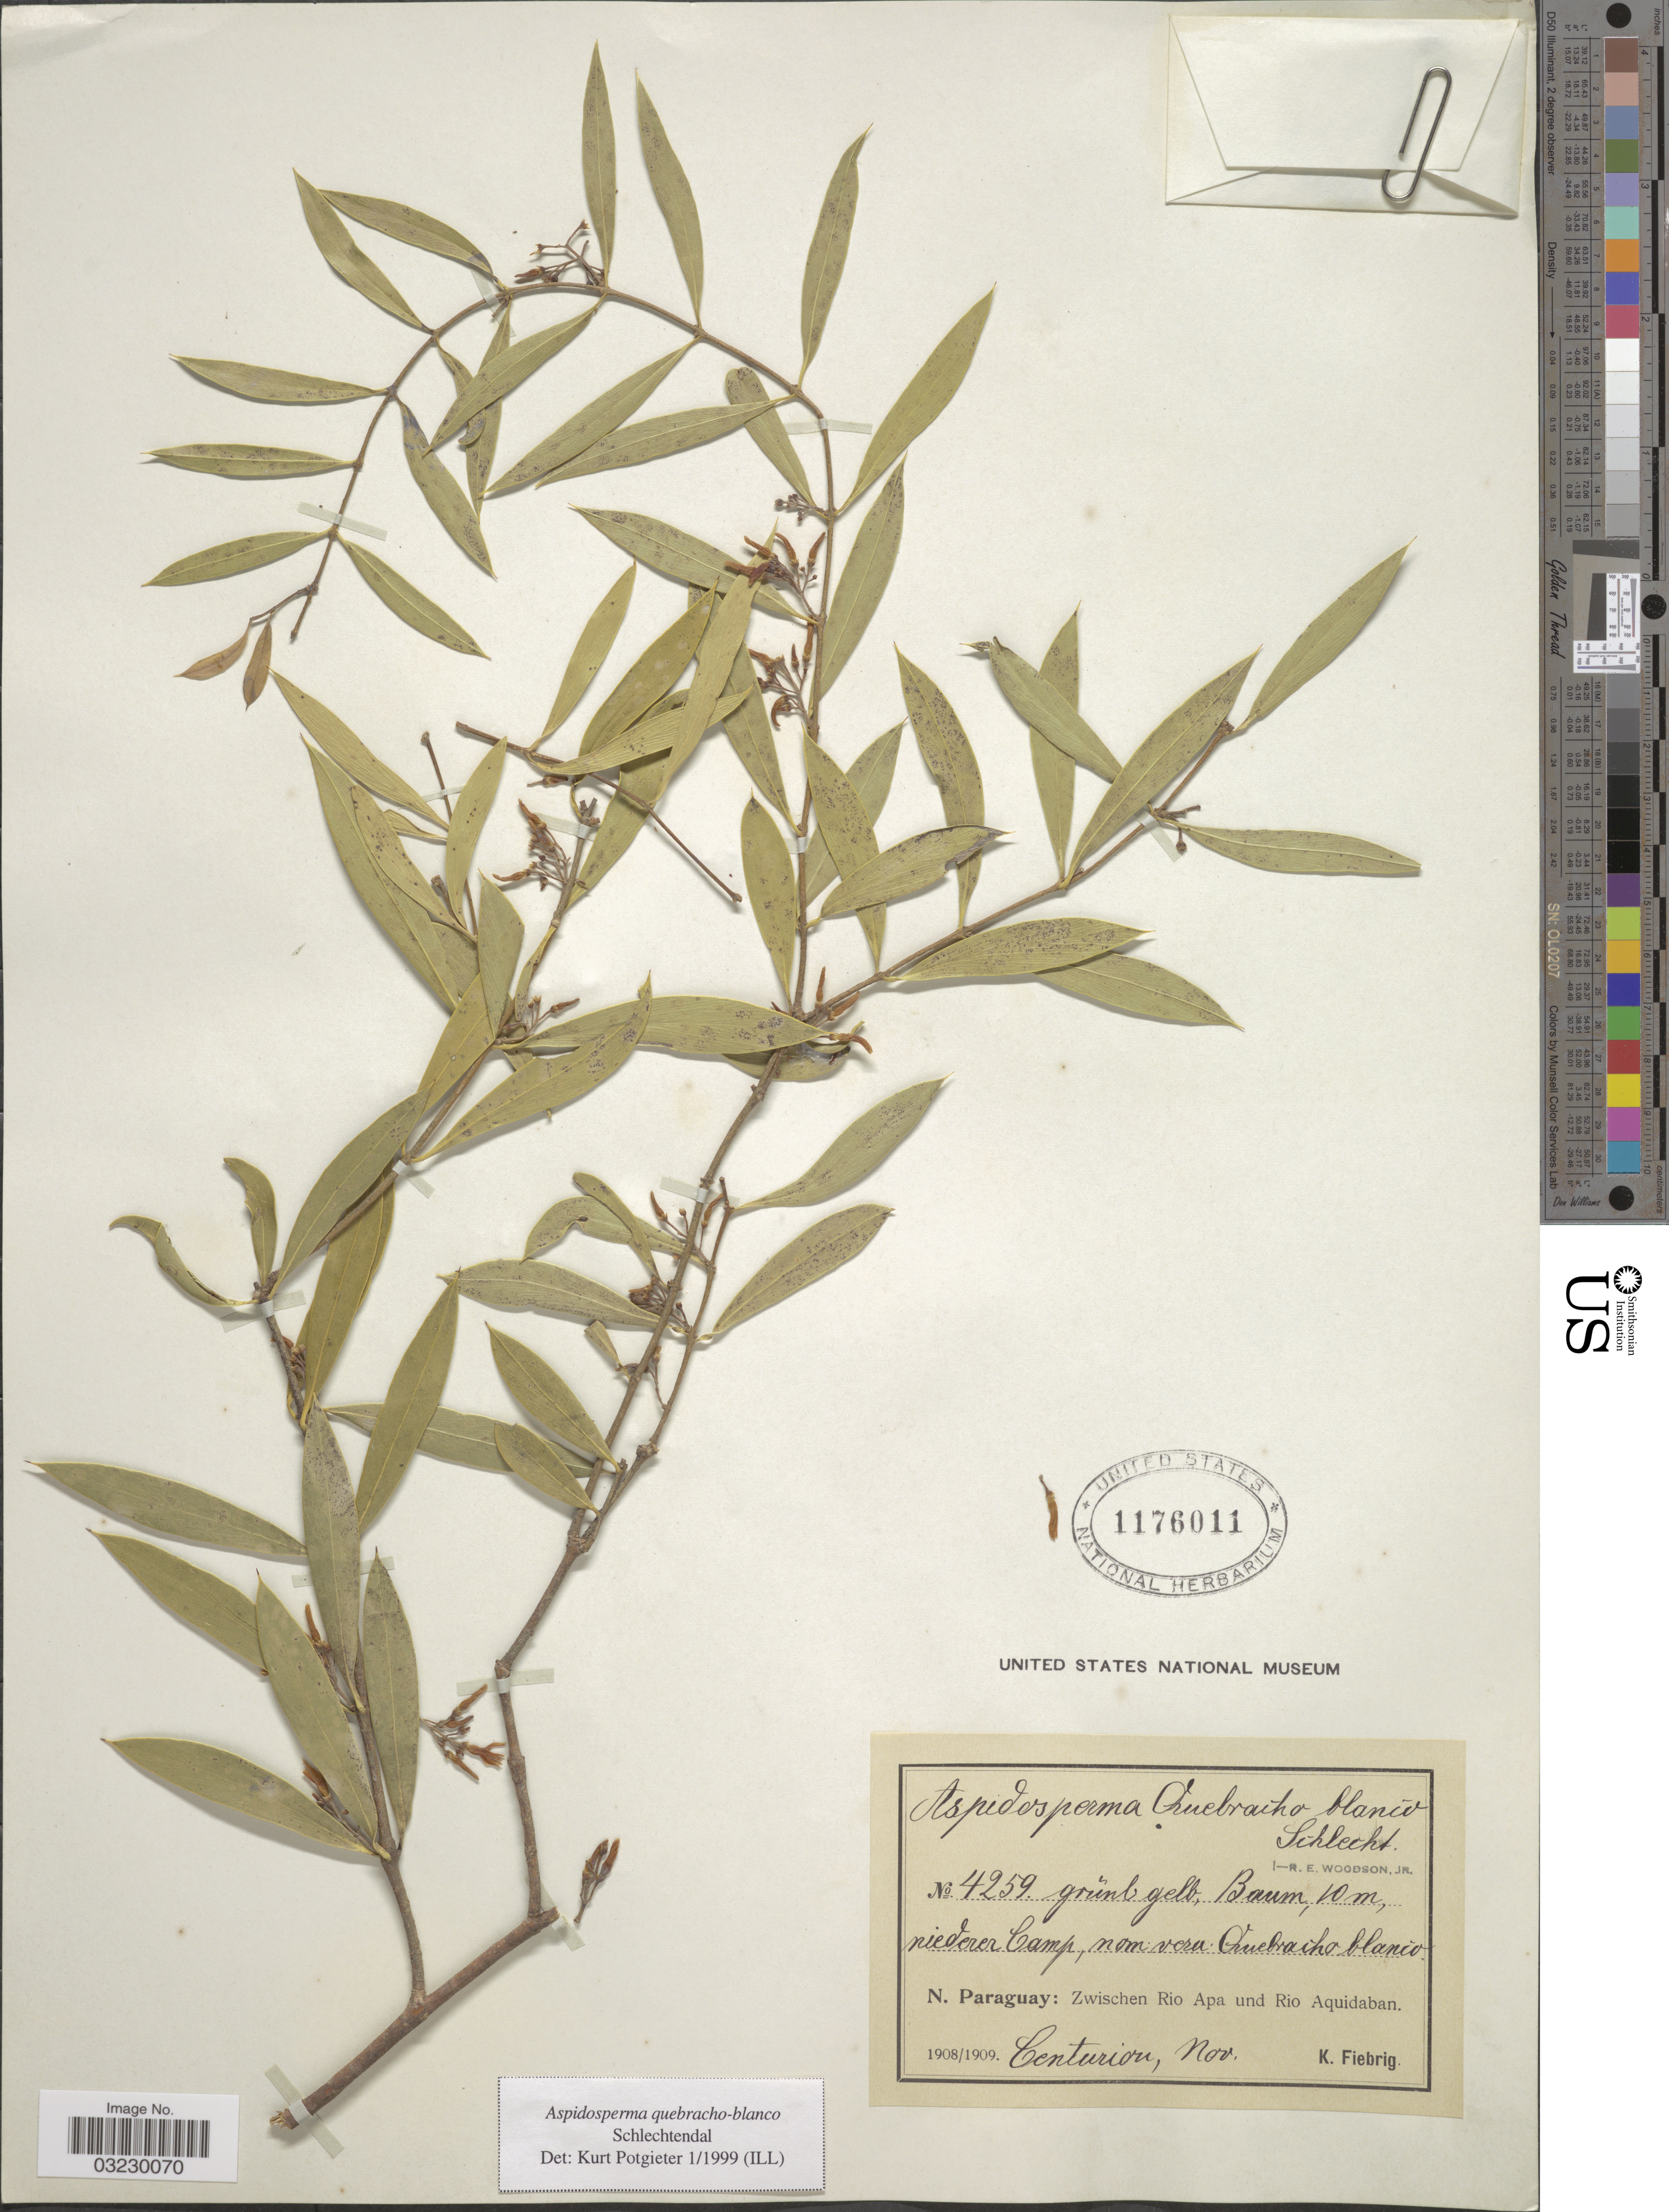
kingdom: Plantae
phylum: Tracheophyta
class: Magnoliopsida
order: Gentianales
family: Apocynaceae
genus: Aspidosperma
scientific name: Aspidosperma quebracho-blanco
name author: Schltdl.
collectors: K. Fiebrig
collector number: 4259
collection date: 1908-11/1909-11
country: Paraguay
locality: N. Paraguay: Zwischen Rio Apa und Rio Aquidaban. Centurion.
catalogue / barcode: US 1176011